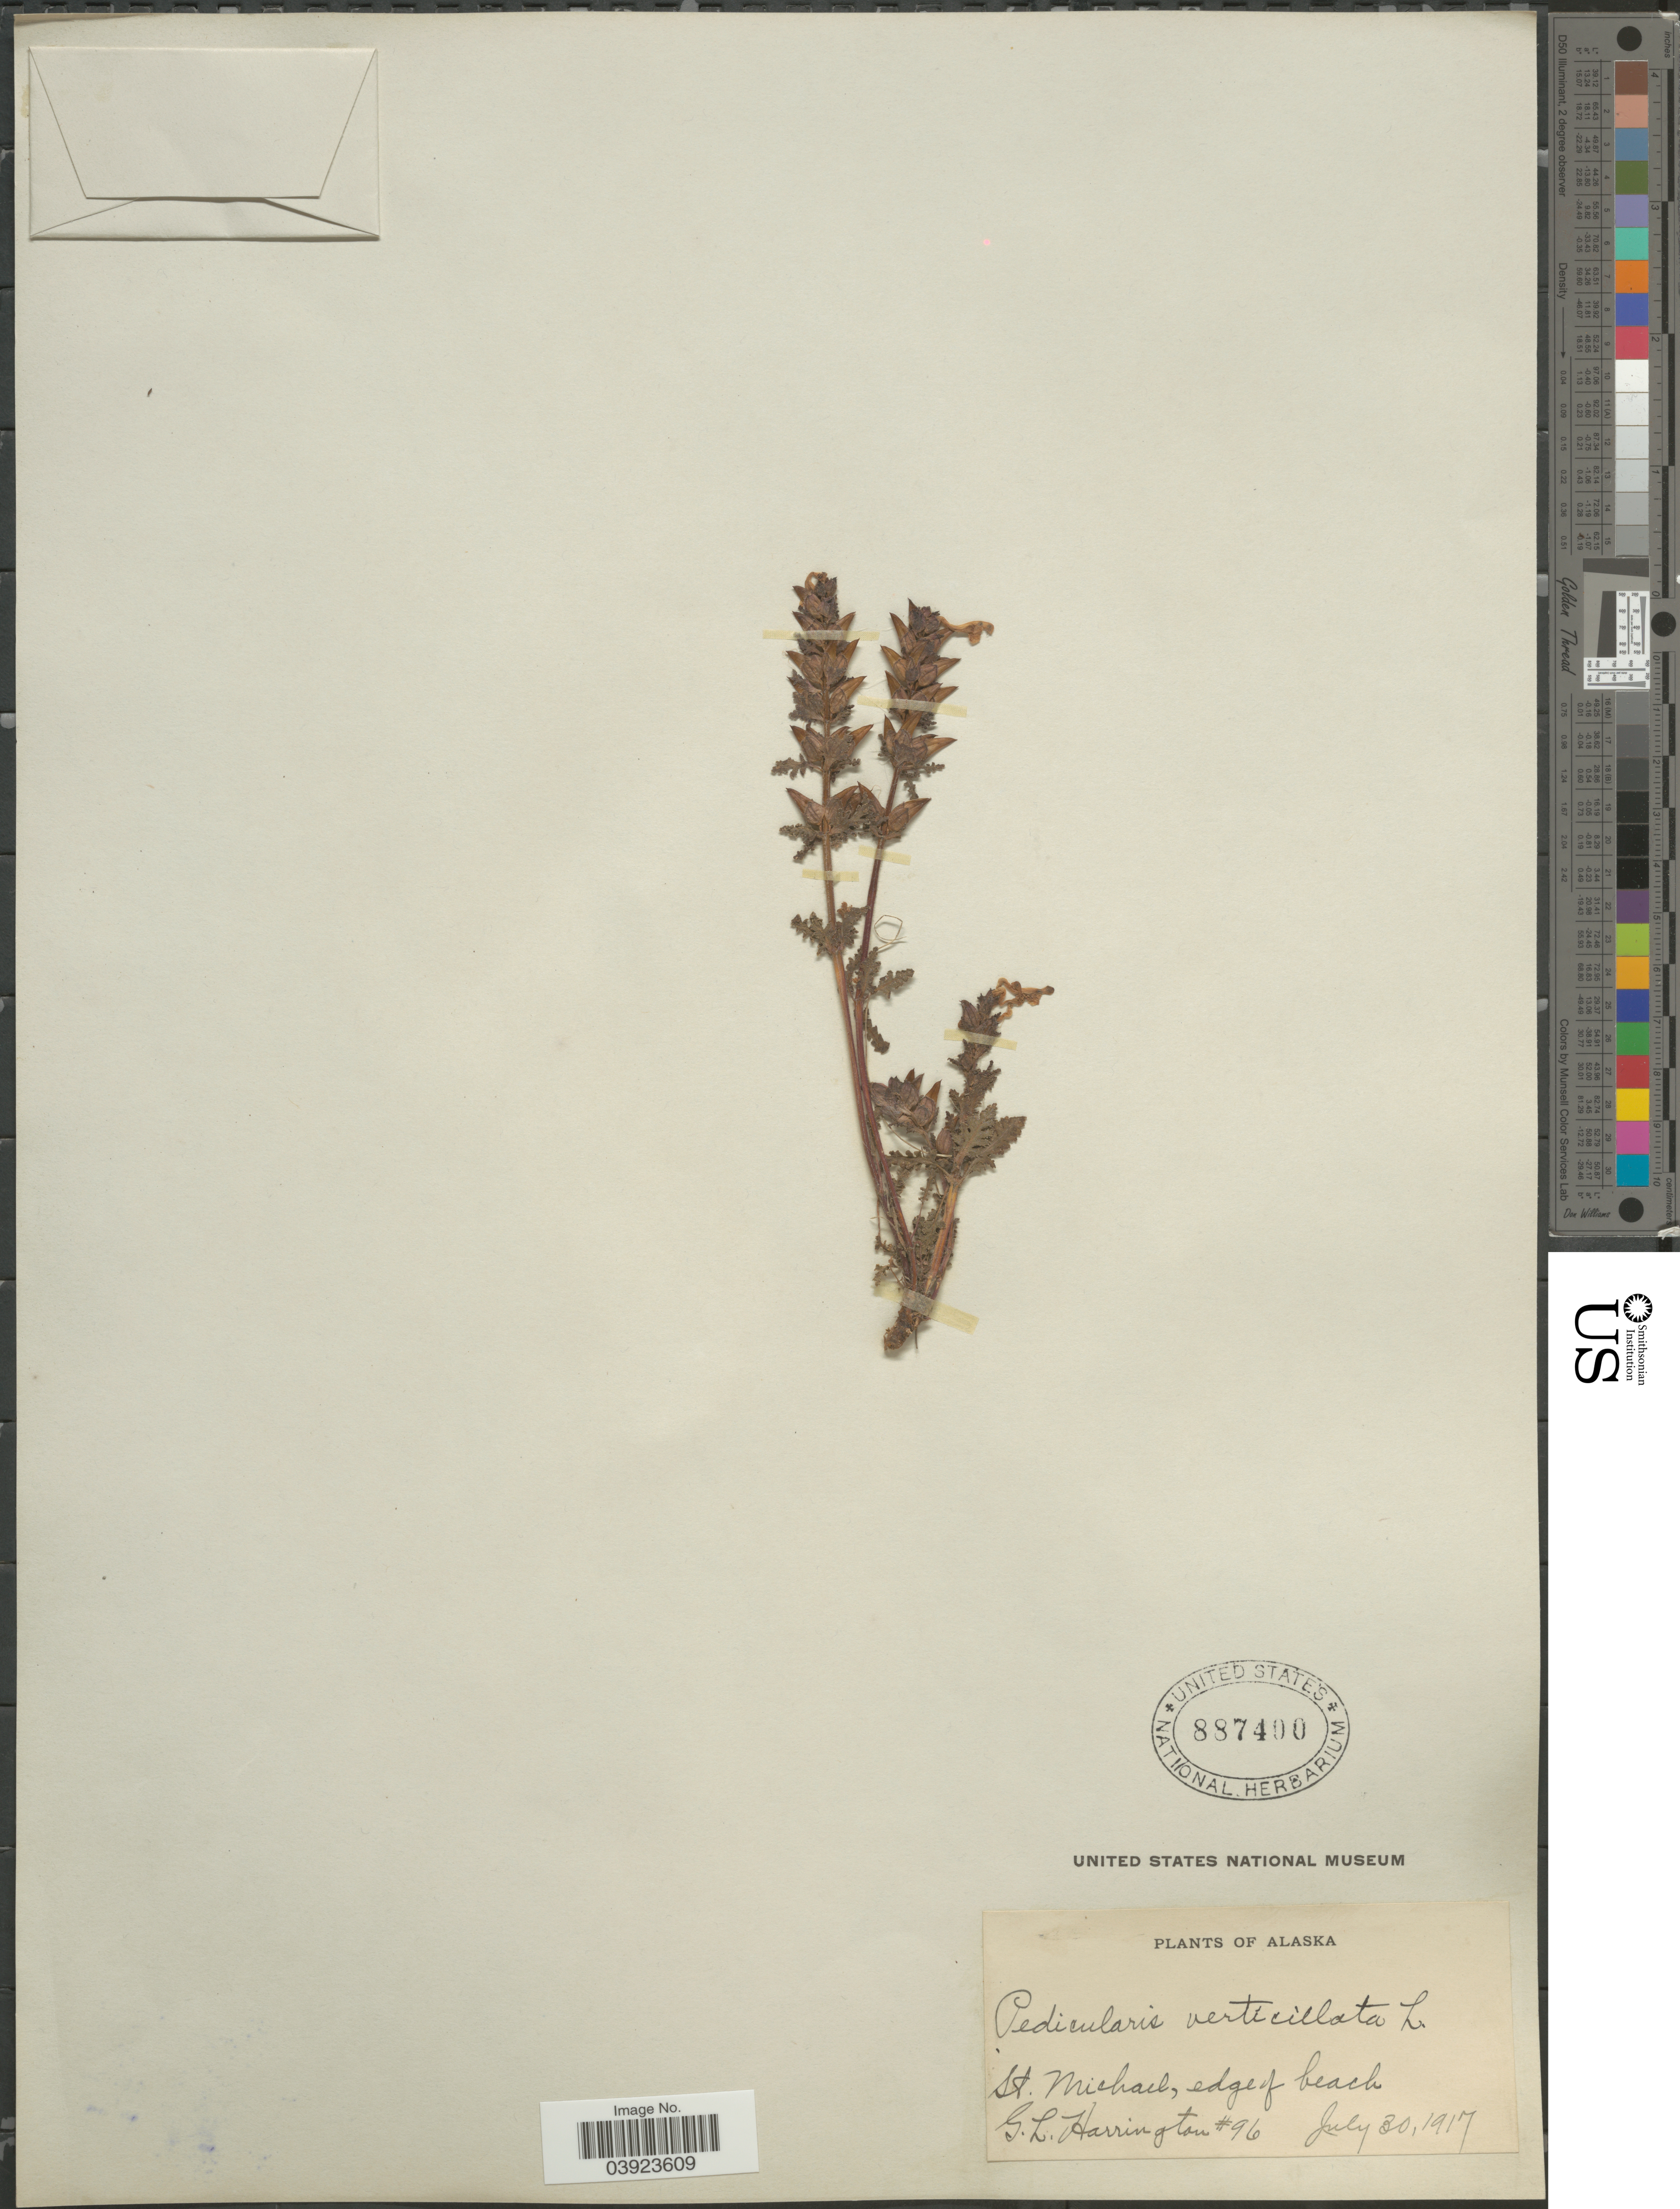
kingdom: Plantae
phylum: Tracheophyta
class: Magnoliopsida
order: Lamiales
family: Orobanchaceae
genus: Pedicularis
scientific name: Pedicularis verticillata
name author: L.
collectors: G. Harrington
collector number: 96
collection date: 1917-07-30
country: United States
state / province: Alaska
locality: St. Michael, edge of beach.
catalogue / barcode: US 887400